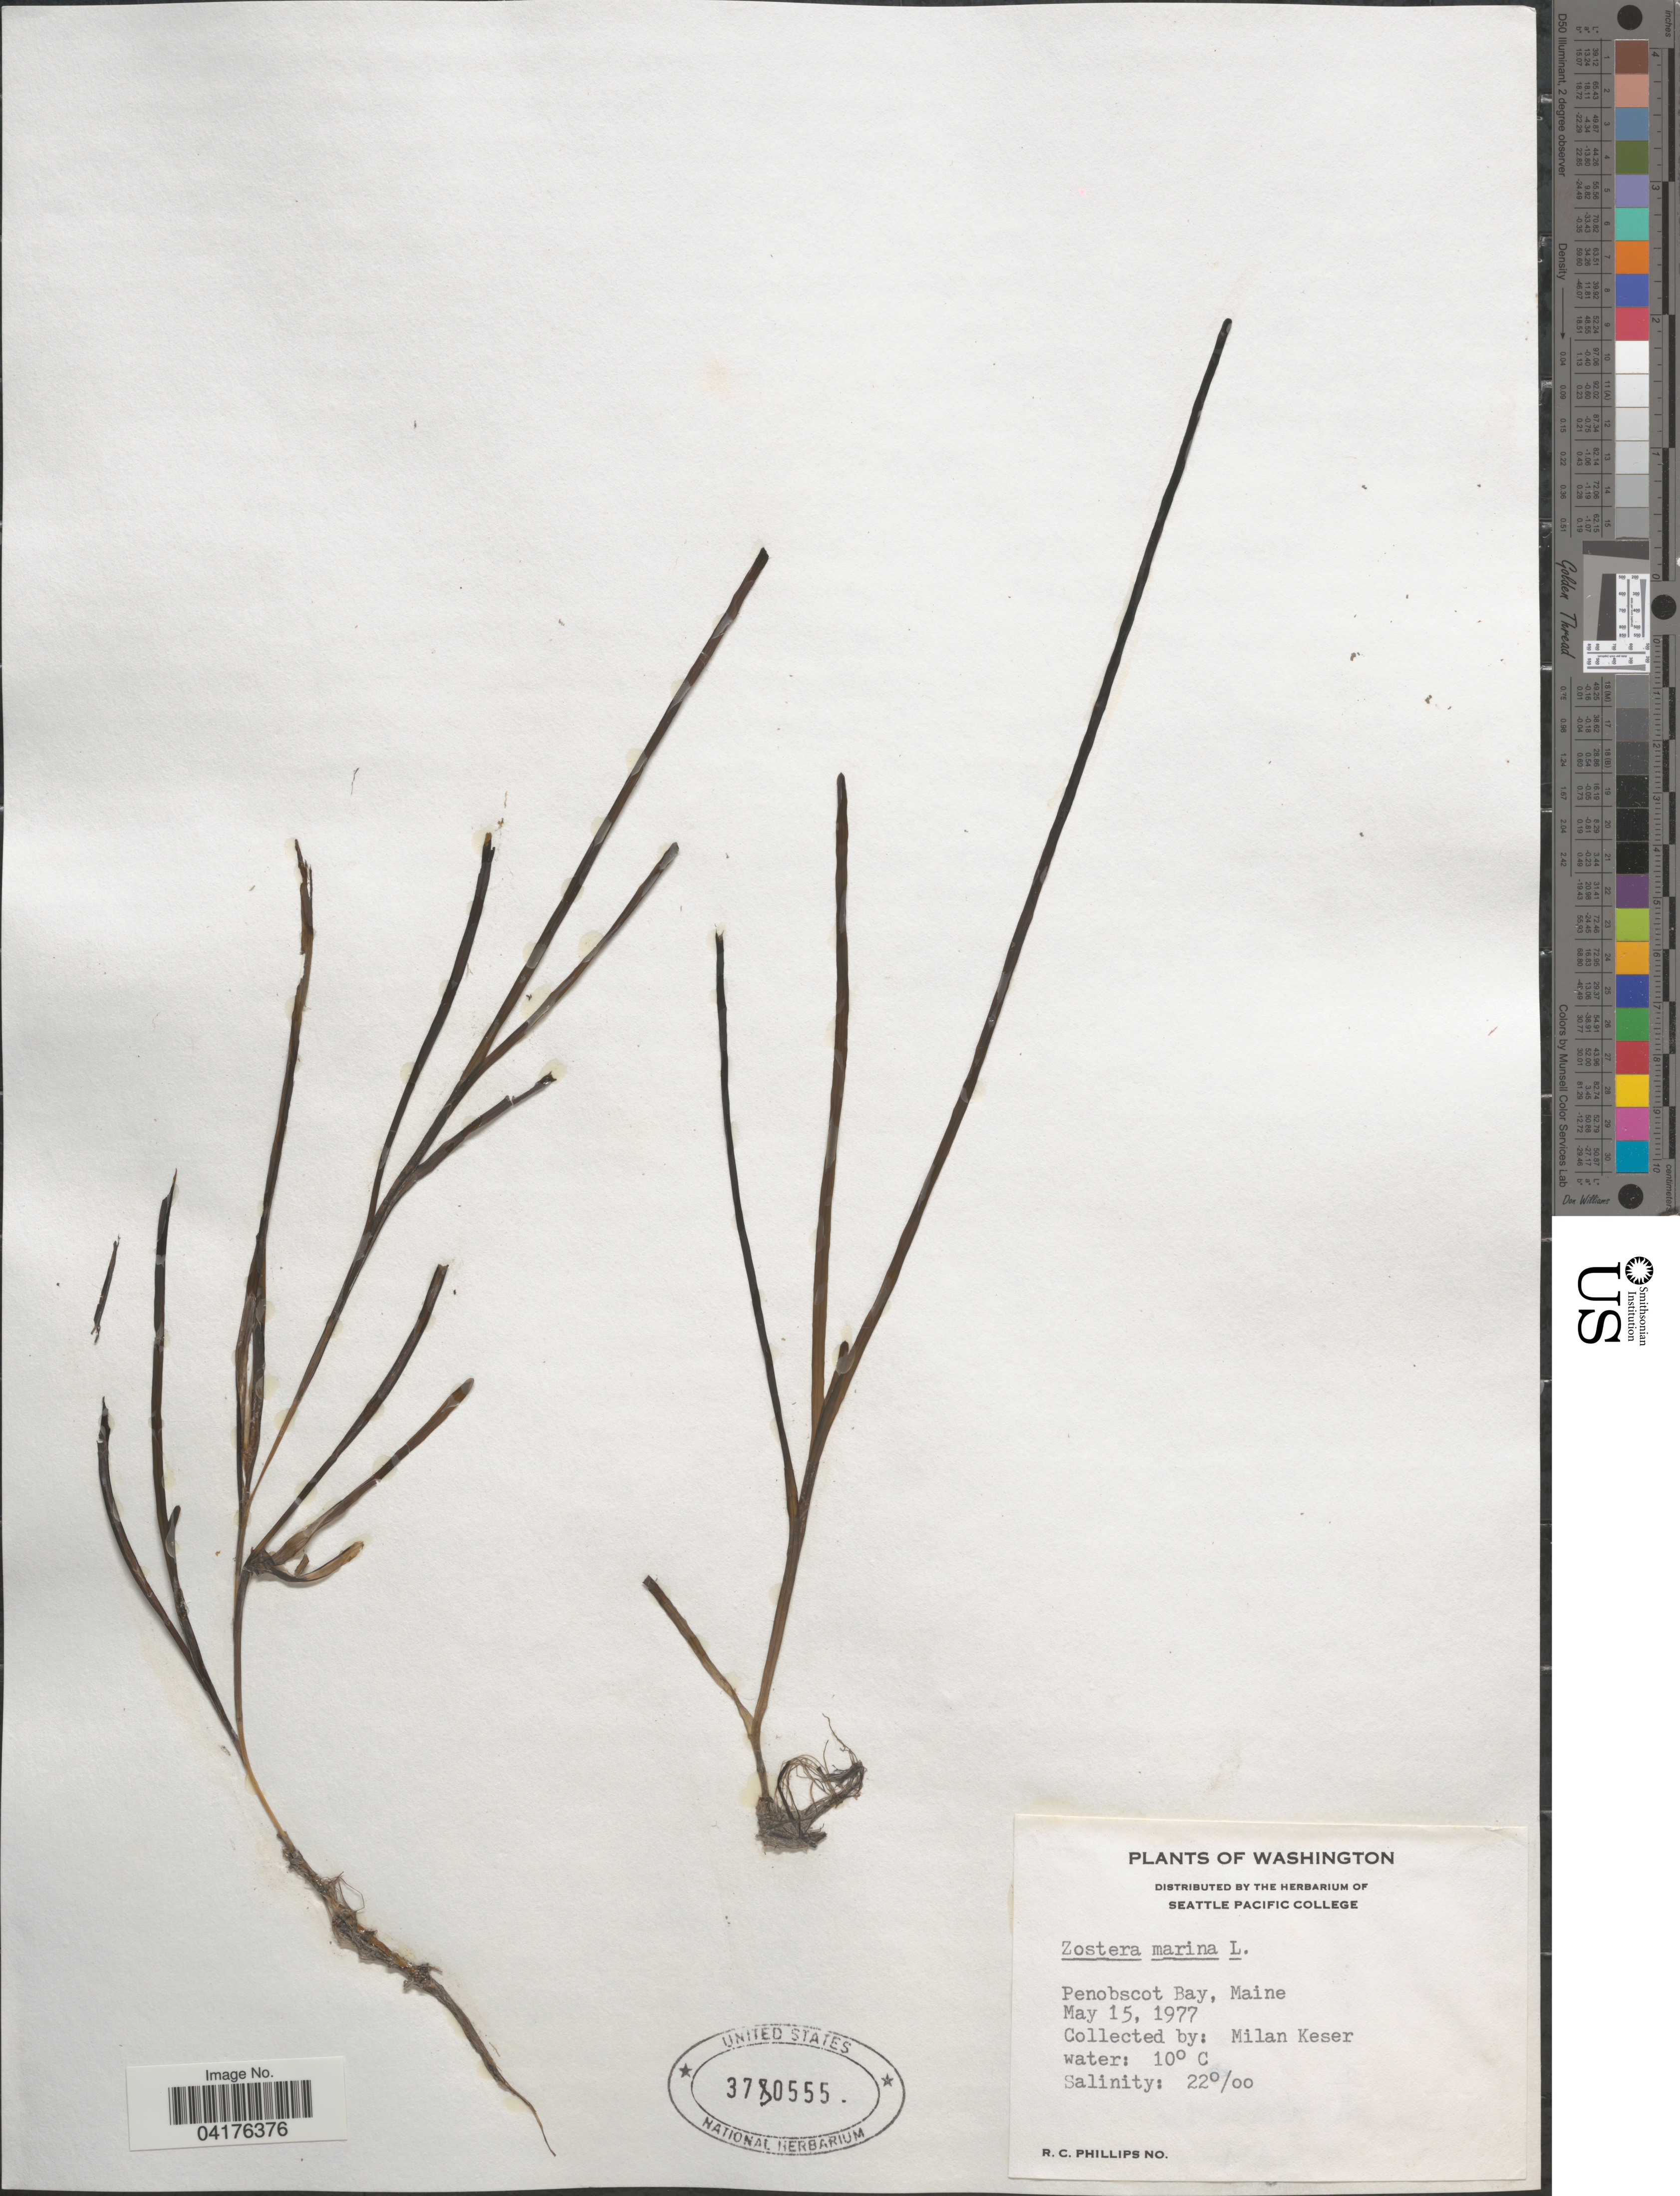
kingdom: Plantae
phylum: Tracheophyta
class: Liliopsida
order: Alismatales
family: Zosteraceae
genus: Zostera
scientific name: Zostera marina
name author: L.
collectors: M. Keser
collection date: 1977-05-15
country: United States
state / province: Maine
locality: Penobscot Bay.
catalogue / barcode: US 3780555